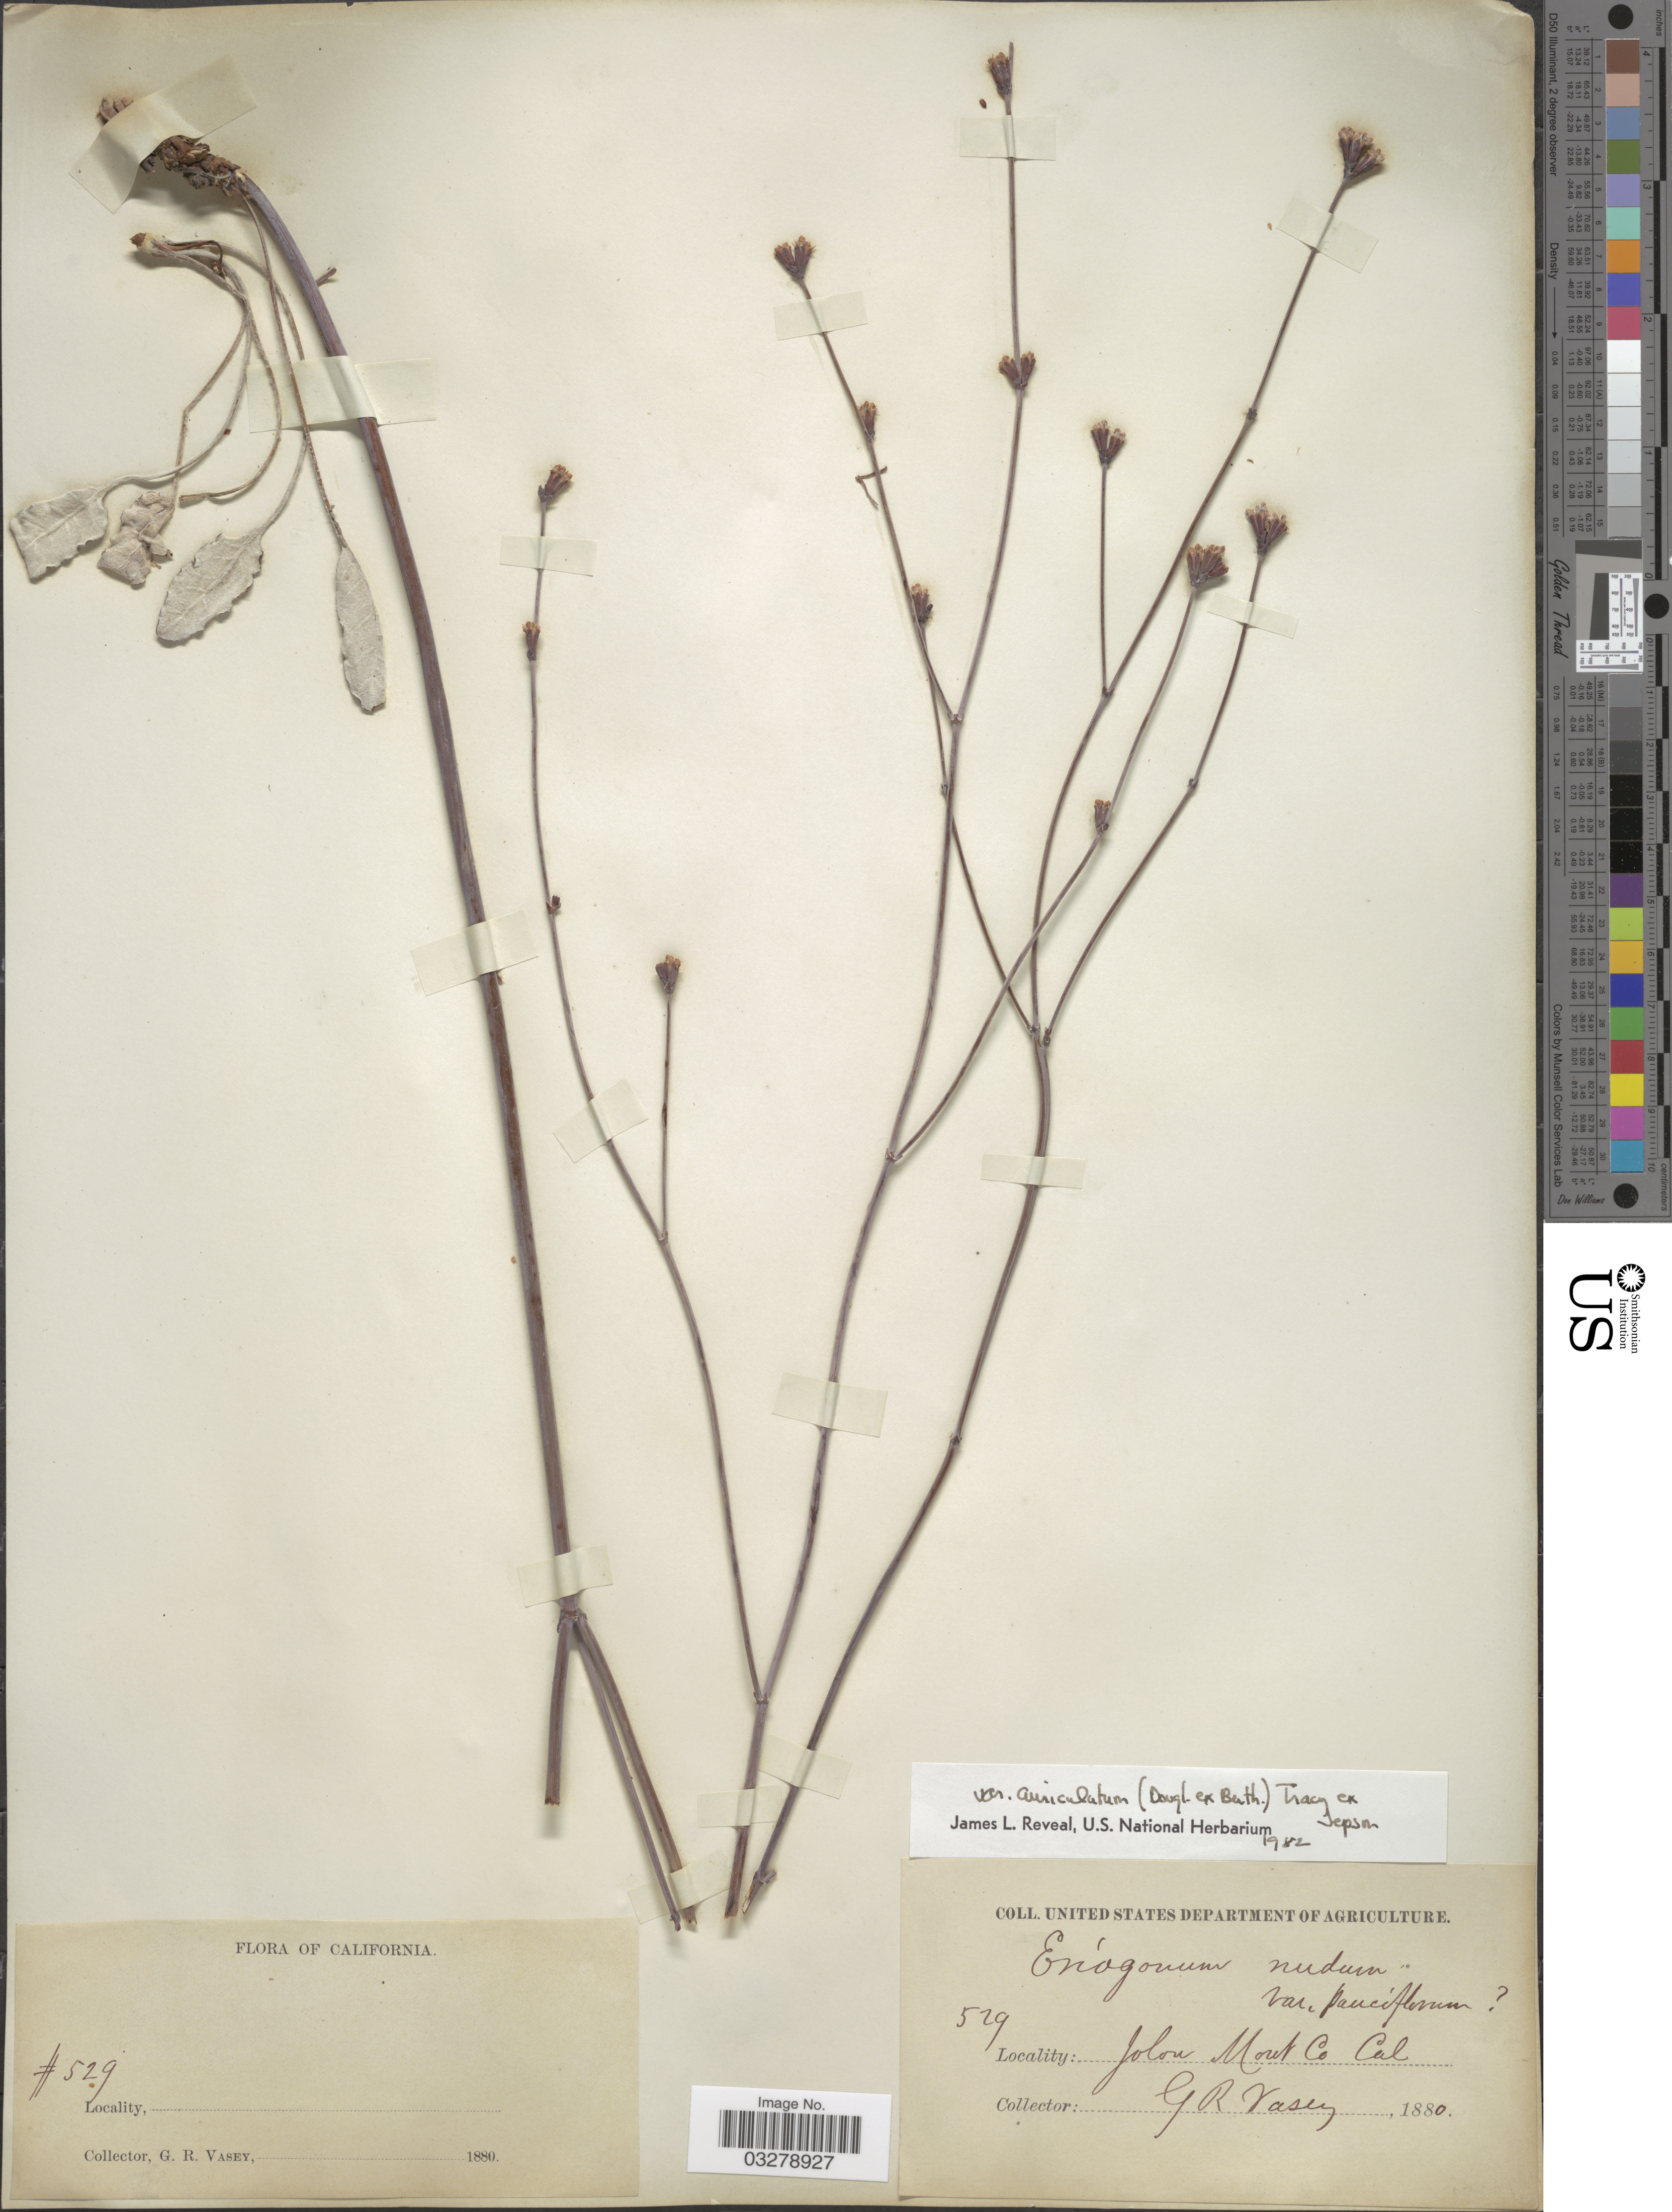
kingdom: Plantae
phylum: Tracheophyta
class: Magnoliopsida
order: Caryophyllales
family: Polygonaceae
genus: Eriogonum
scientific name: Eriogonum nudum var. auriculatum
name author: (Benth.) Tracy ex Jeps.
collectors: G. R. Vasey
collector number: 529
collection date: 1880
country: United States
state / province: California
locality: Jolon, Mont. Co.